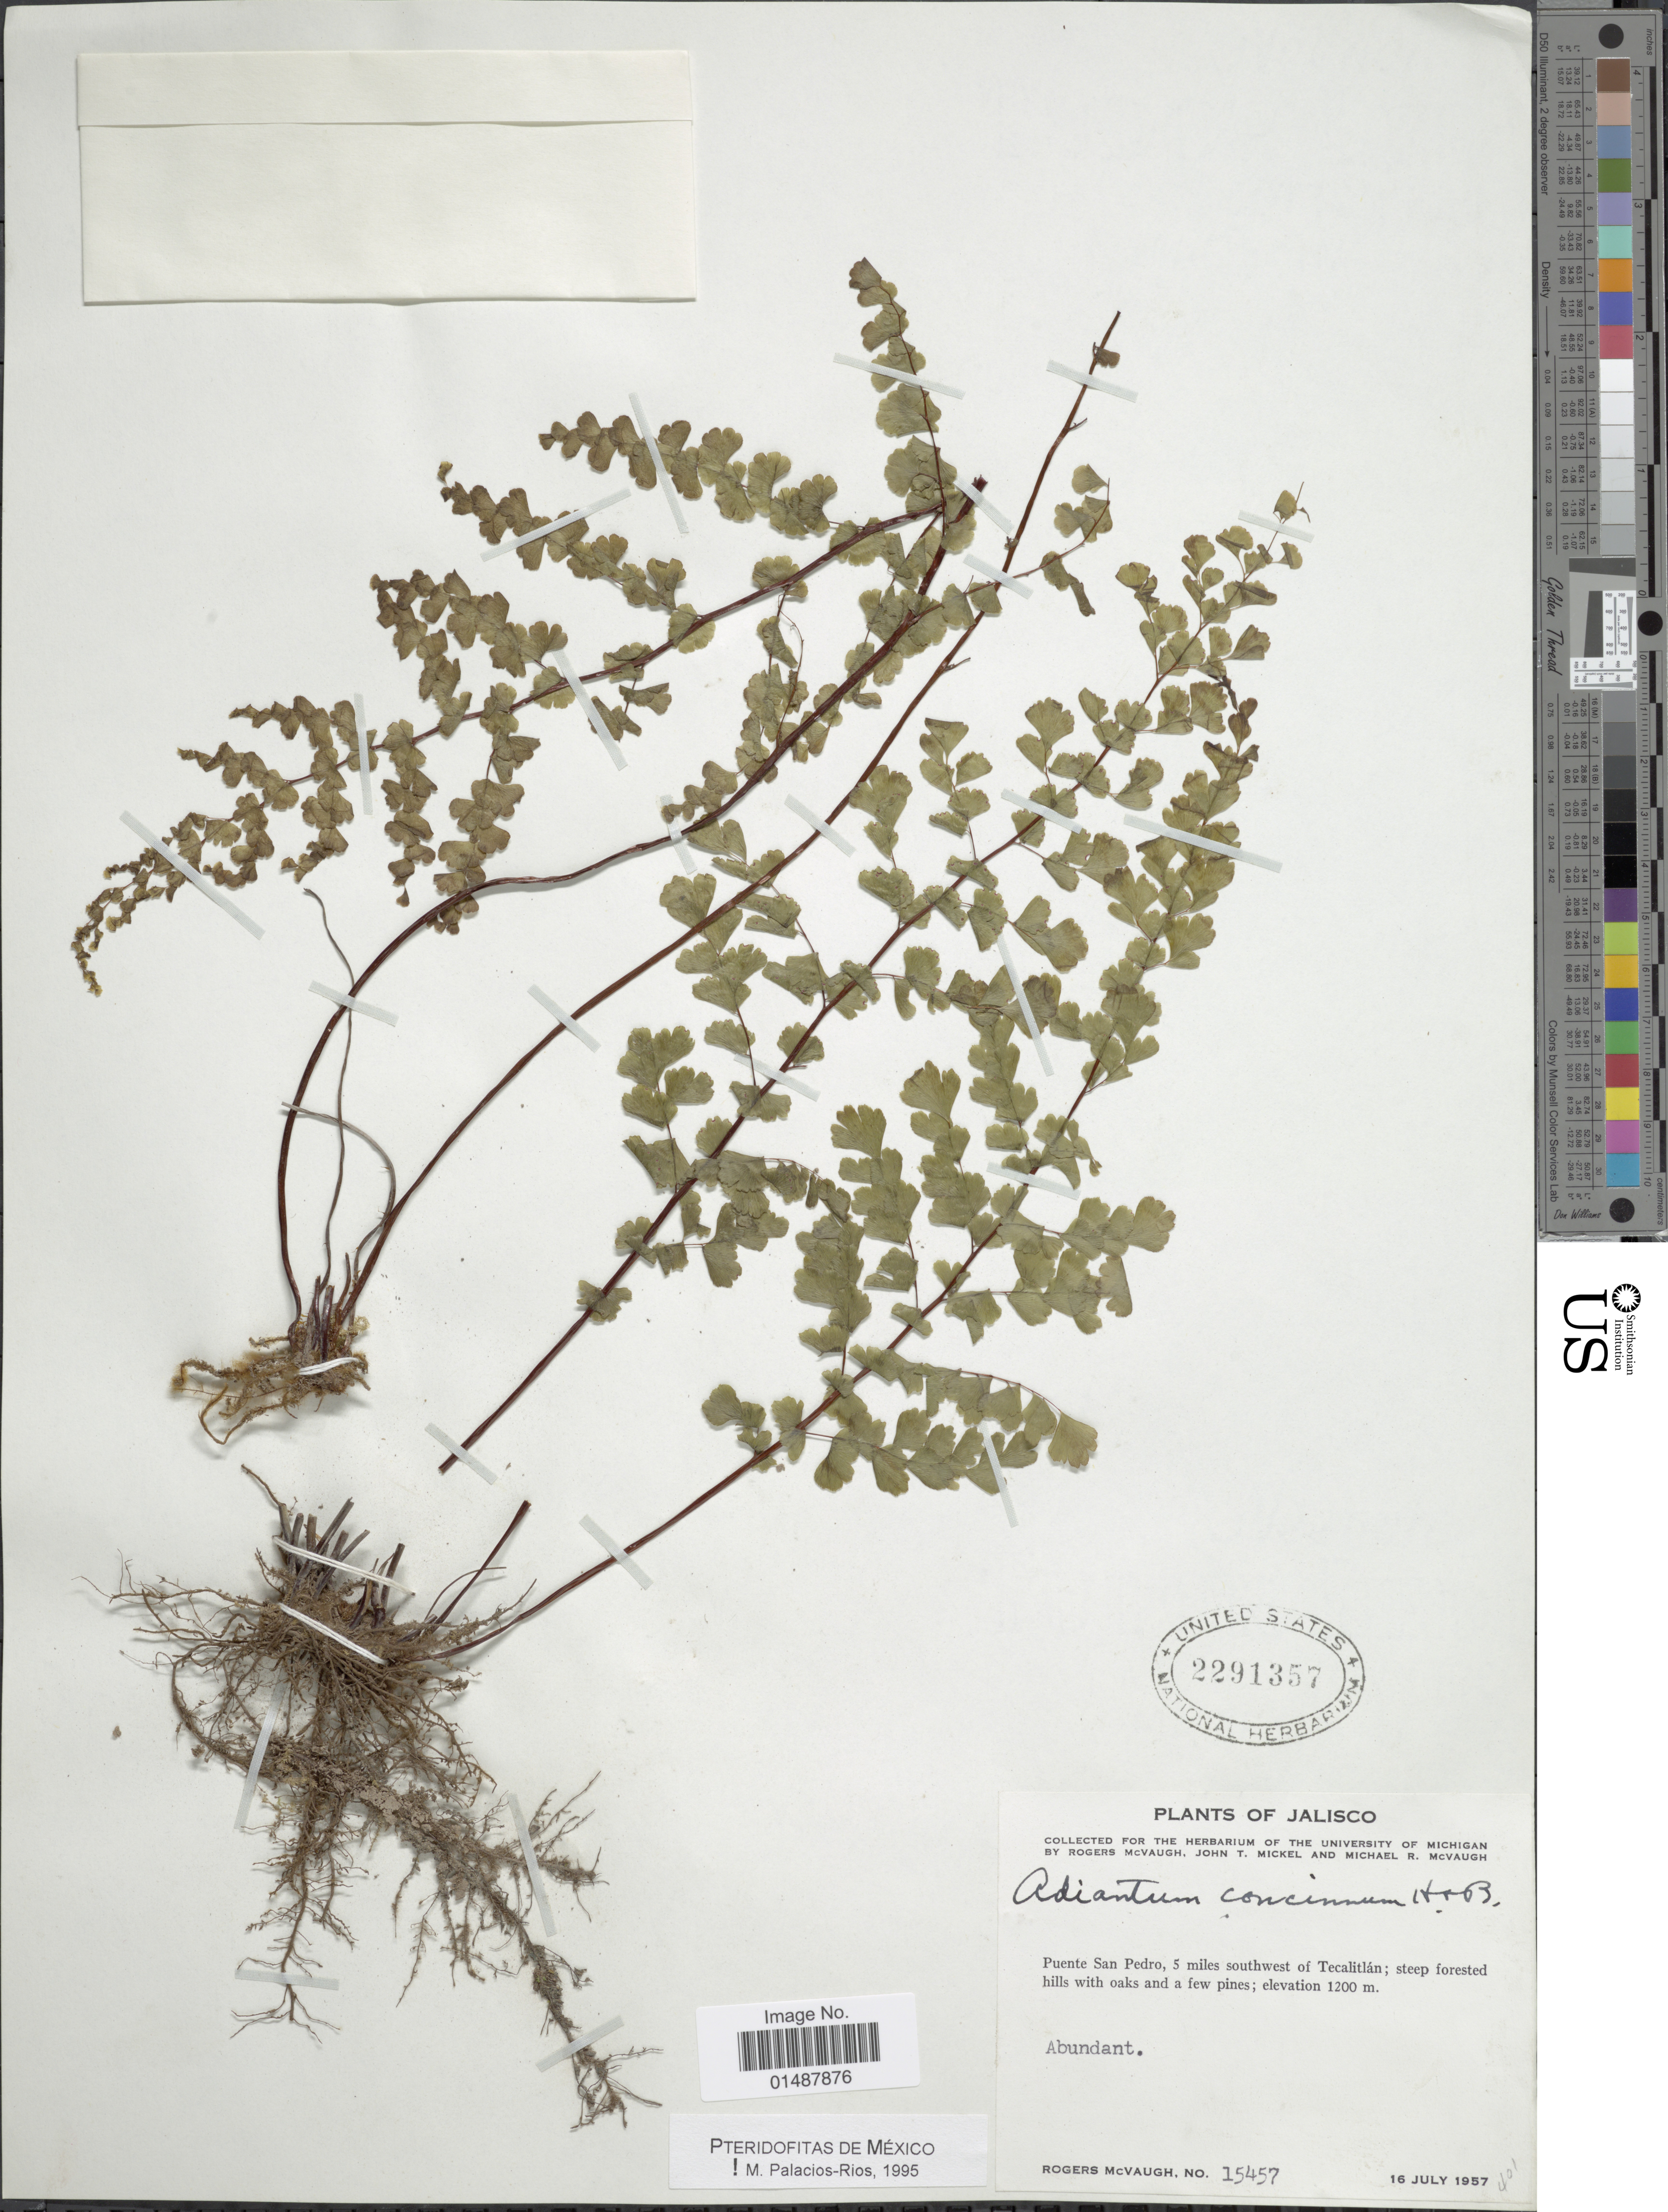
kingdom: Plantae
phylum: Tracheophyta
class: Polypodiopsida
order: Polypodiales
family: Pteridaceae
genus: Adiantum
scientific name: Adiantum concinnum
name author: Humb. & Bonpl. ex Willd.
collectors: R. McVaugh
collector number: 15457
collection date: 1957-07-16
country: Mexico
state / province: Jalisco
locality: Puente San Pedro, 5 miles southwest of Tecalitlan ; steep forested hills with oaks and a few pines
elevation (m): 1200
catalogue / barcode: US 2291357